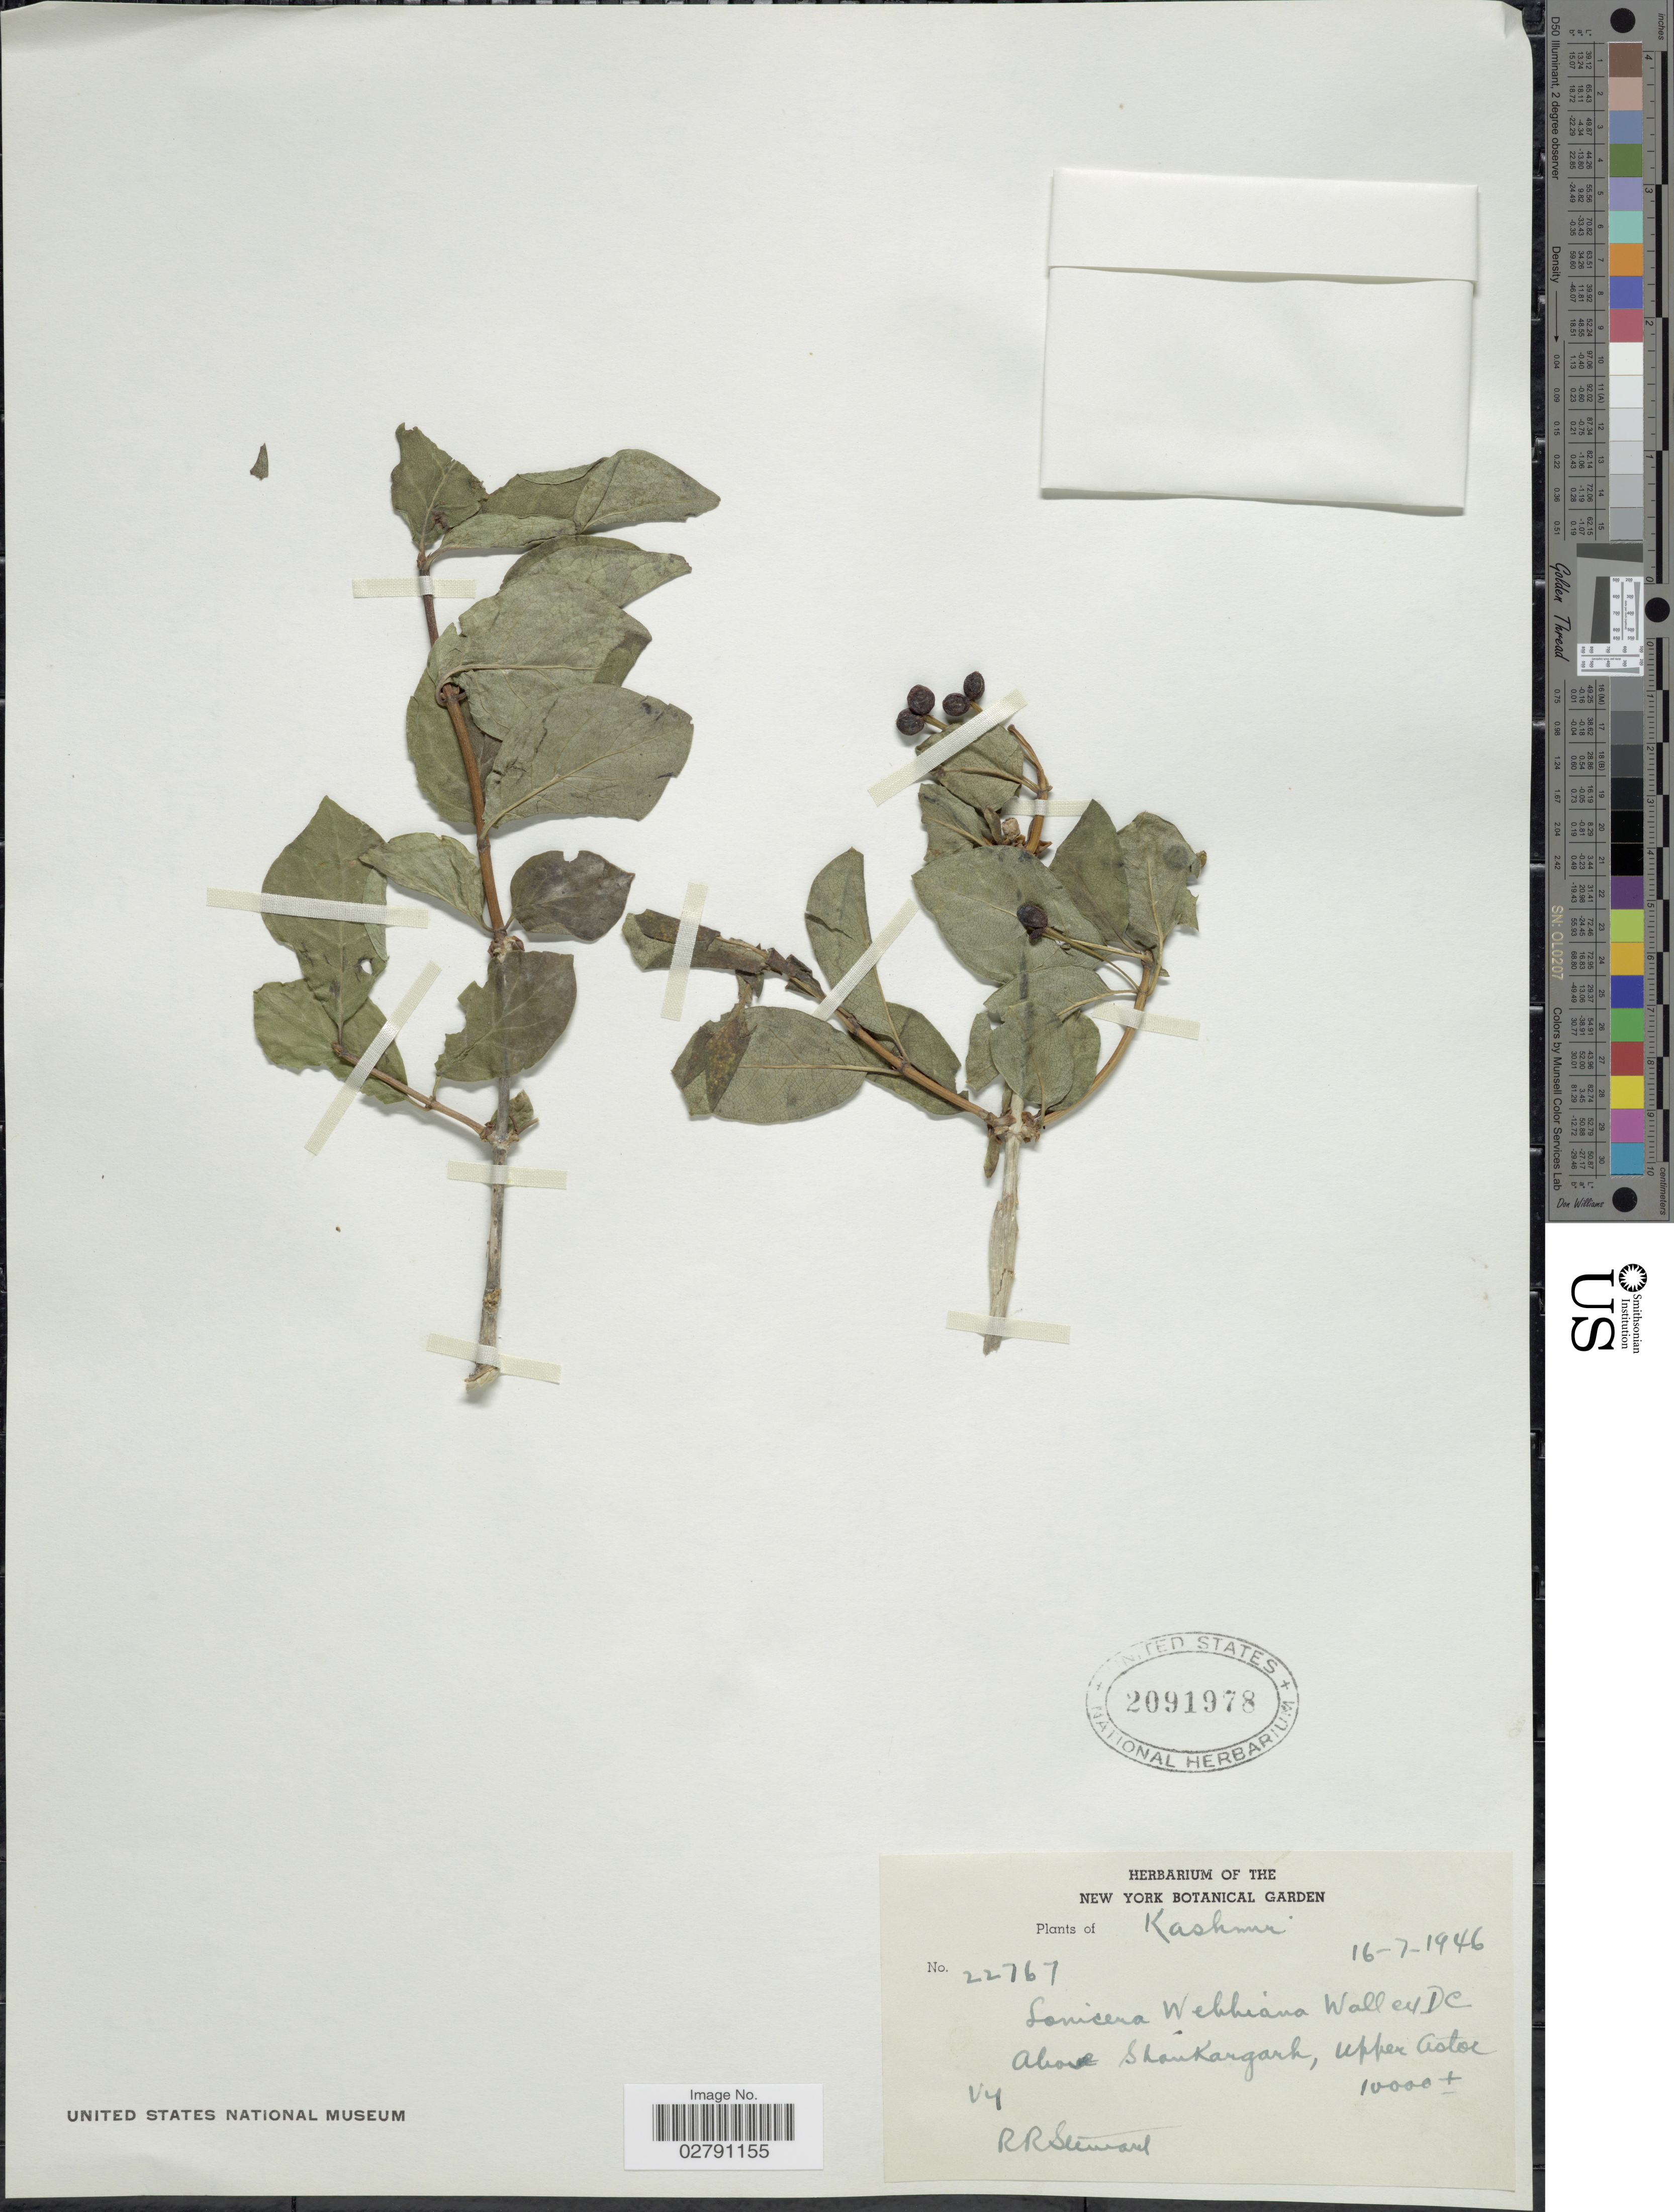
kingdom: Plantae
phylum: Tracheophyta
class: Magnoliopsida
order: Dipsacales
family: Caprifoliaceae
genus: Lonicera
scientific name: Lonicera webbiana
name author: Wall. ex DC.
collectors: R. R. Stewart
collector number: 22767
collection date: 1946-07-16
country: Pakistan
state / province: Punjab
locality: Kashmir. Above Sharikargark, upper Astor.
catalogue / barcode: US 2091978